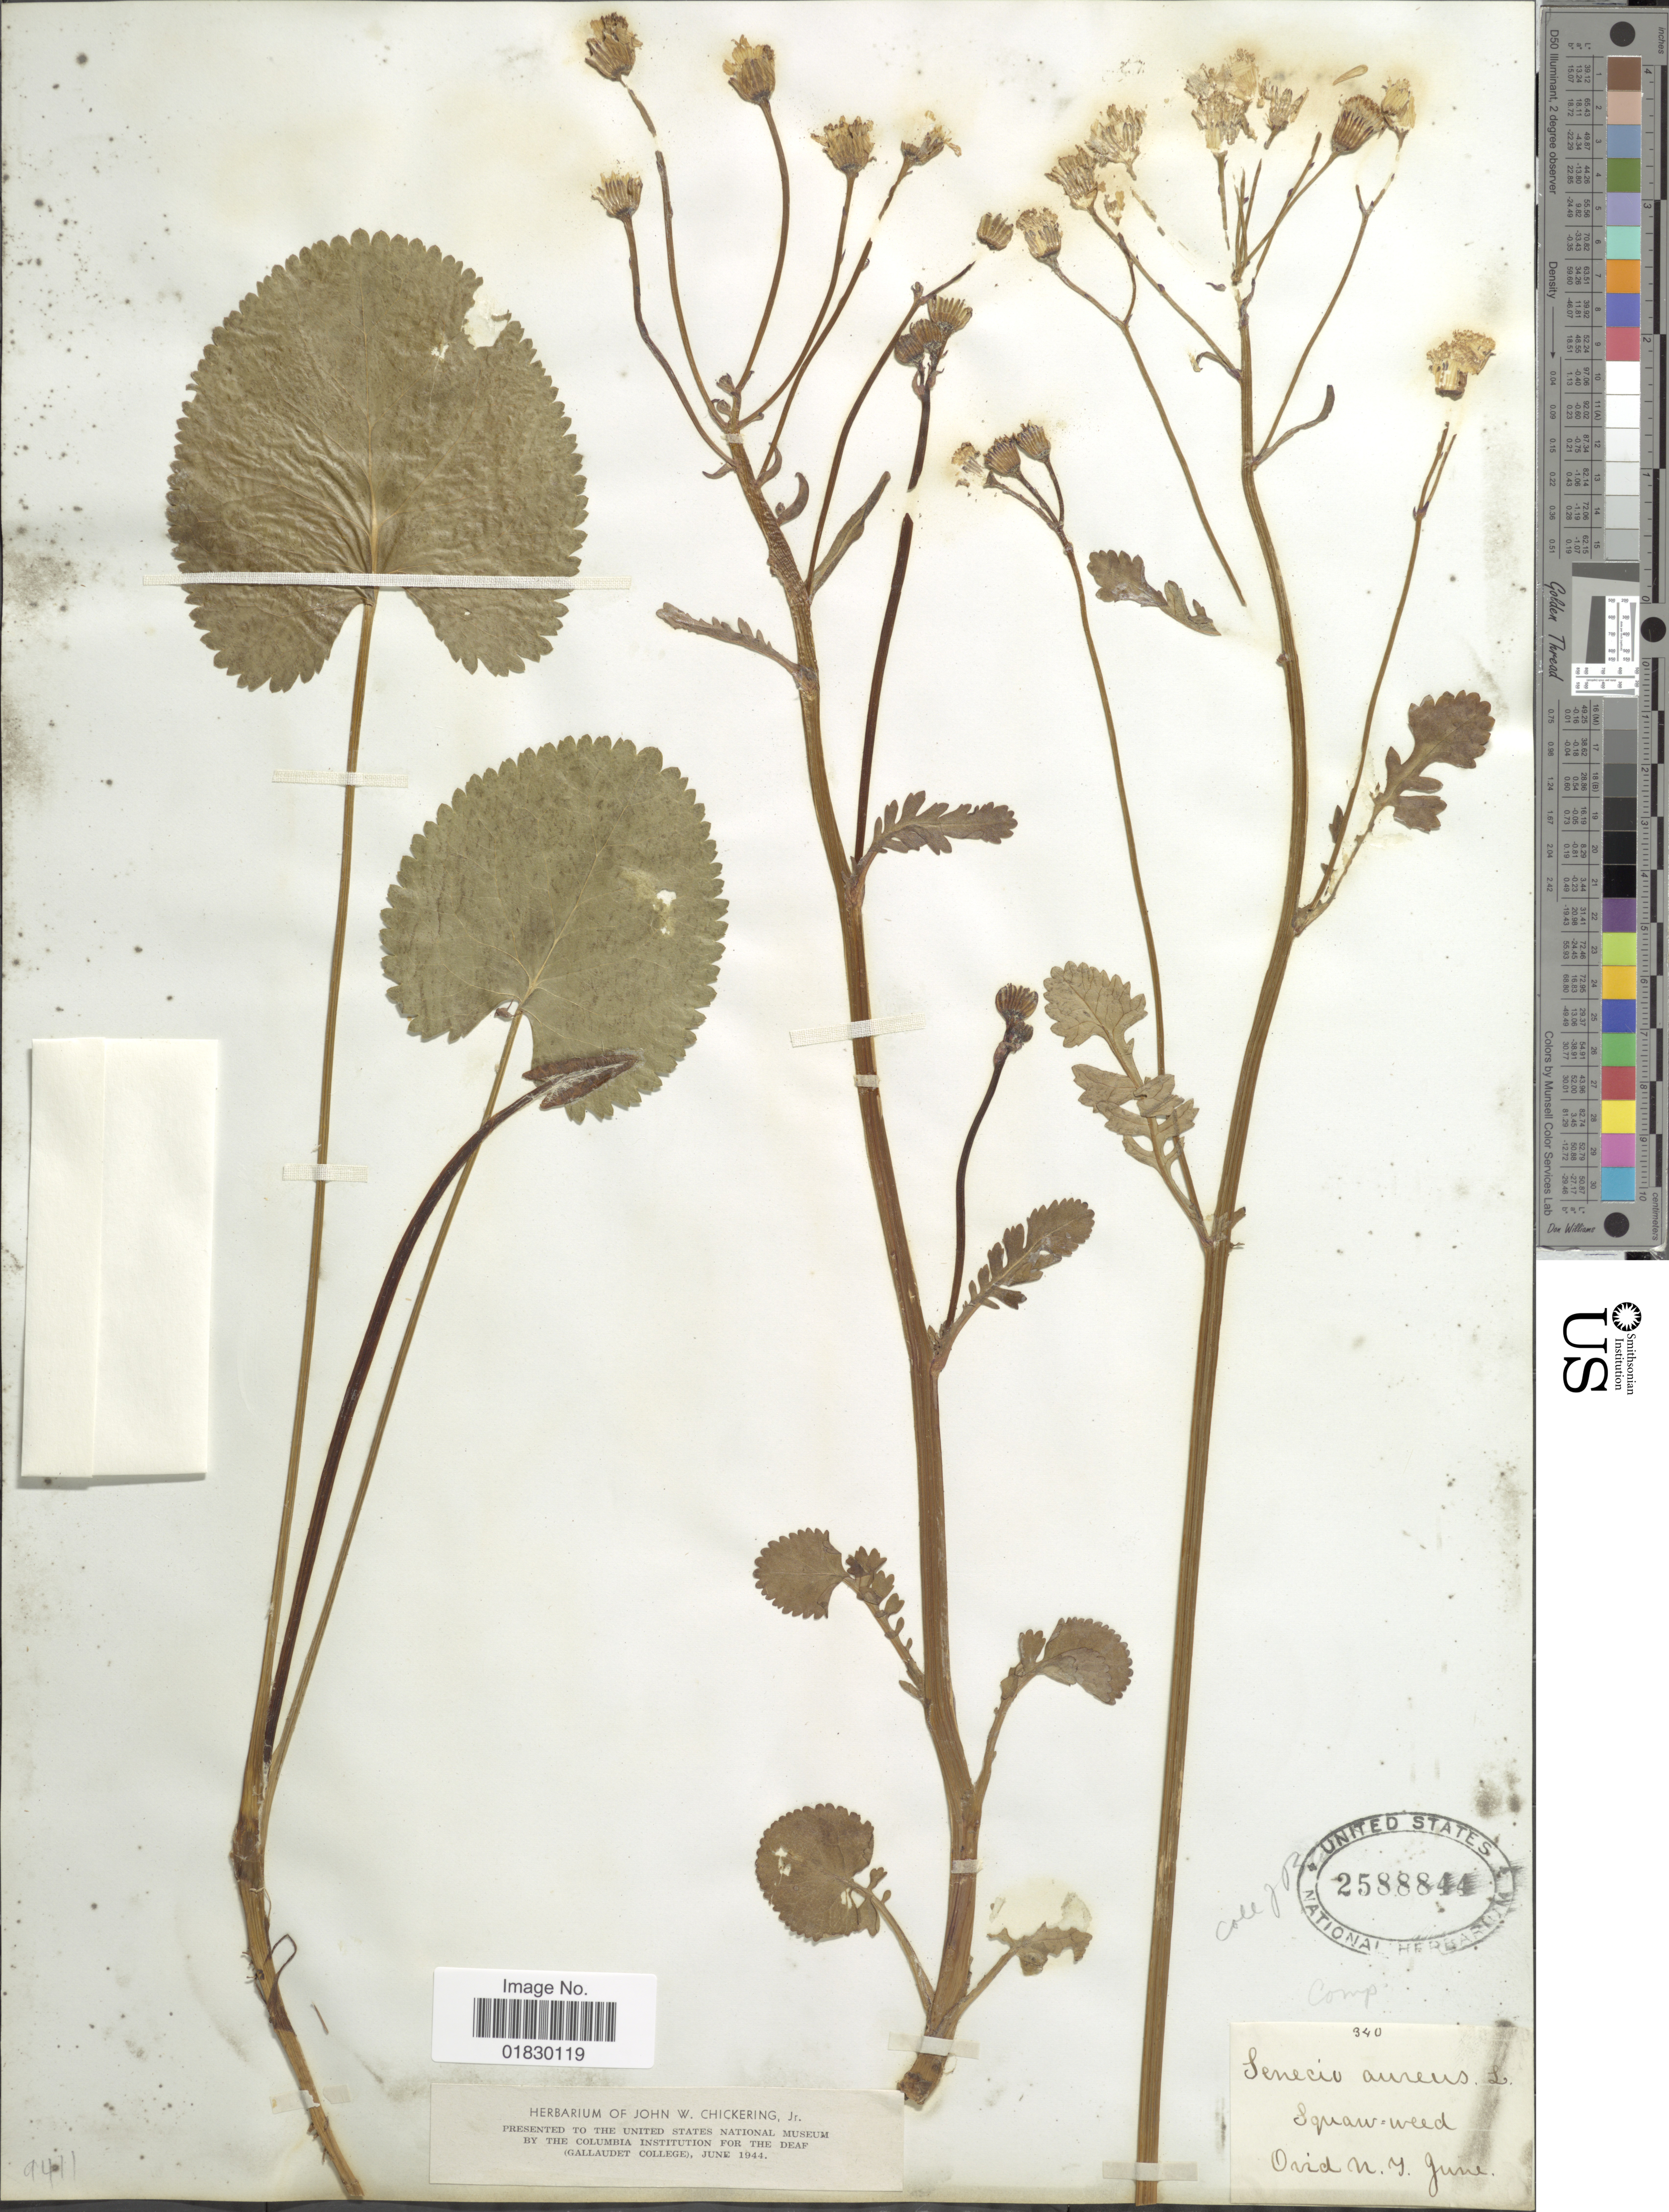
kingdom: Plantae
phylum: Tracheophyta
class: Magnoliopsida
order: Asterales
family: Asteraceae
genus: Packera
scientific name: Packera aurea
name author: (L.) Á. Löve & D. Löve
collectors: J. R. W.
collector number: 340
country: United States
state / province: New York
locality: Ovid, N. Y.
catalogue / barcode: US 2588844